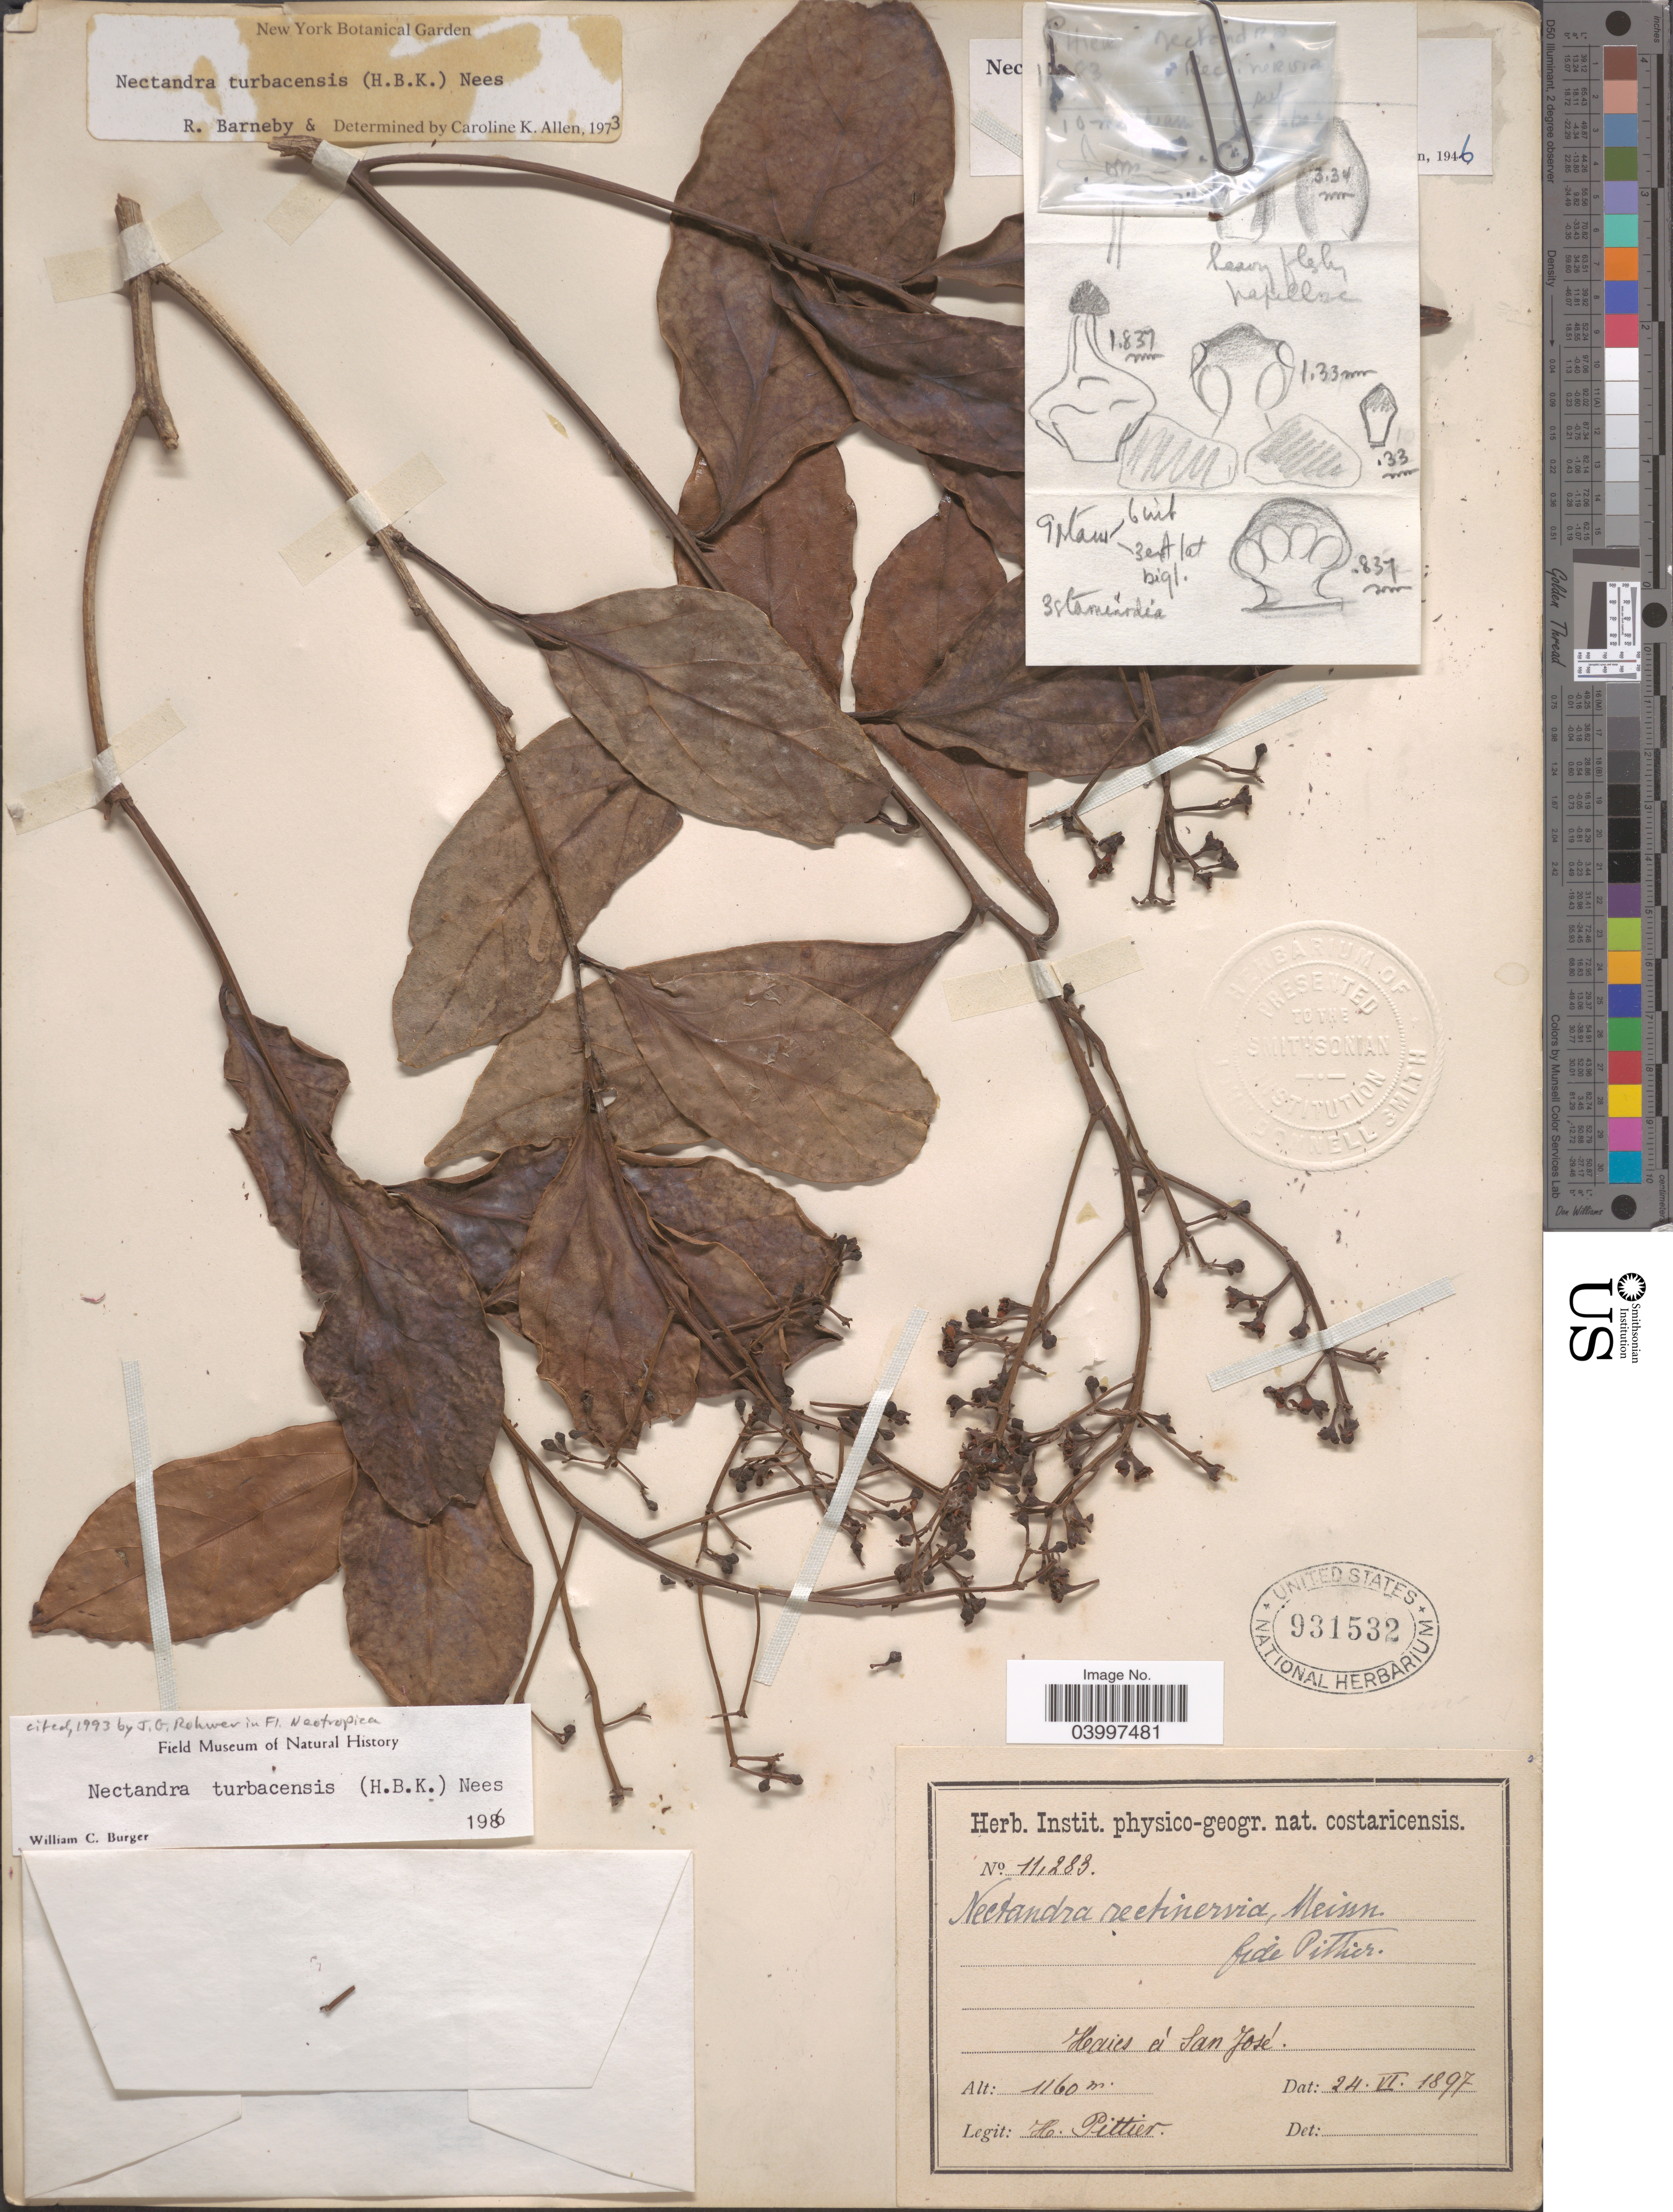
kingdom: Plantae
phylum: Tracheophyta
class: Magnoliopsida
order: Laurales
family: Lauraceae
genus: Nectandra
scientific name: Nectandra turbacensis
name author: (Kunth) Nees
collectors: H. F. Pittier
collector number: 11283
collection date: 1897-06-24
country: Costa Rica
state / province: San José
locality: Haies à San José.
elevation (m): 1160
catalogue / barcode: US 931532